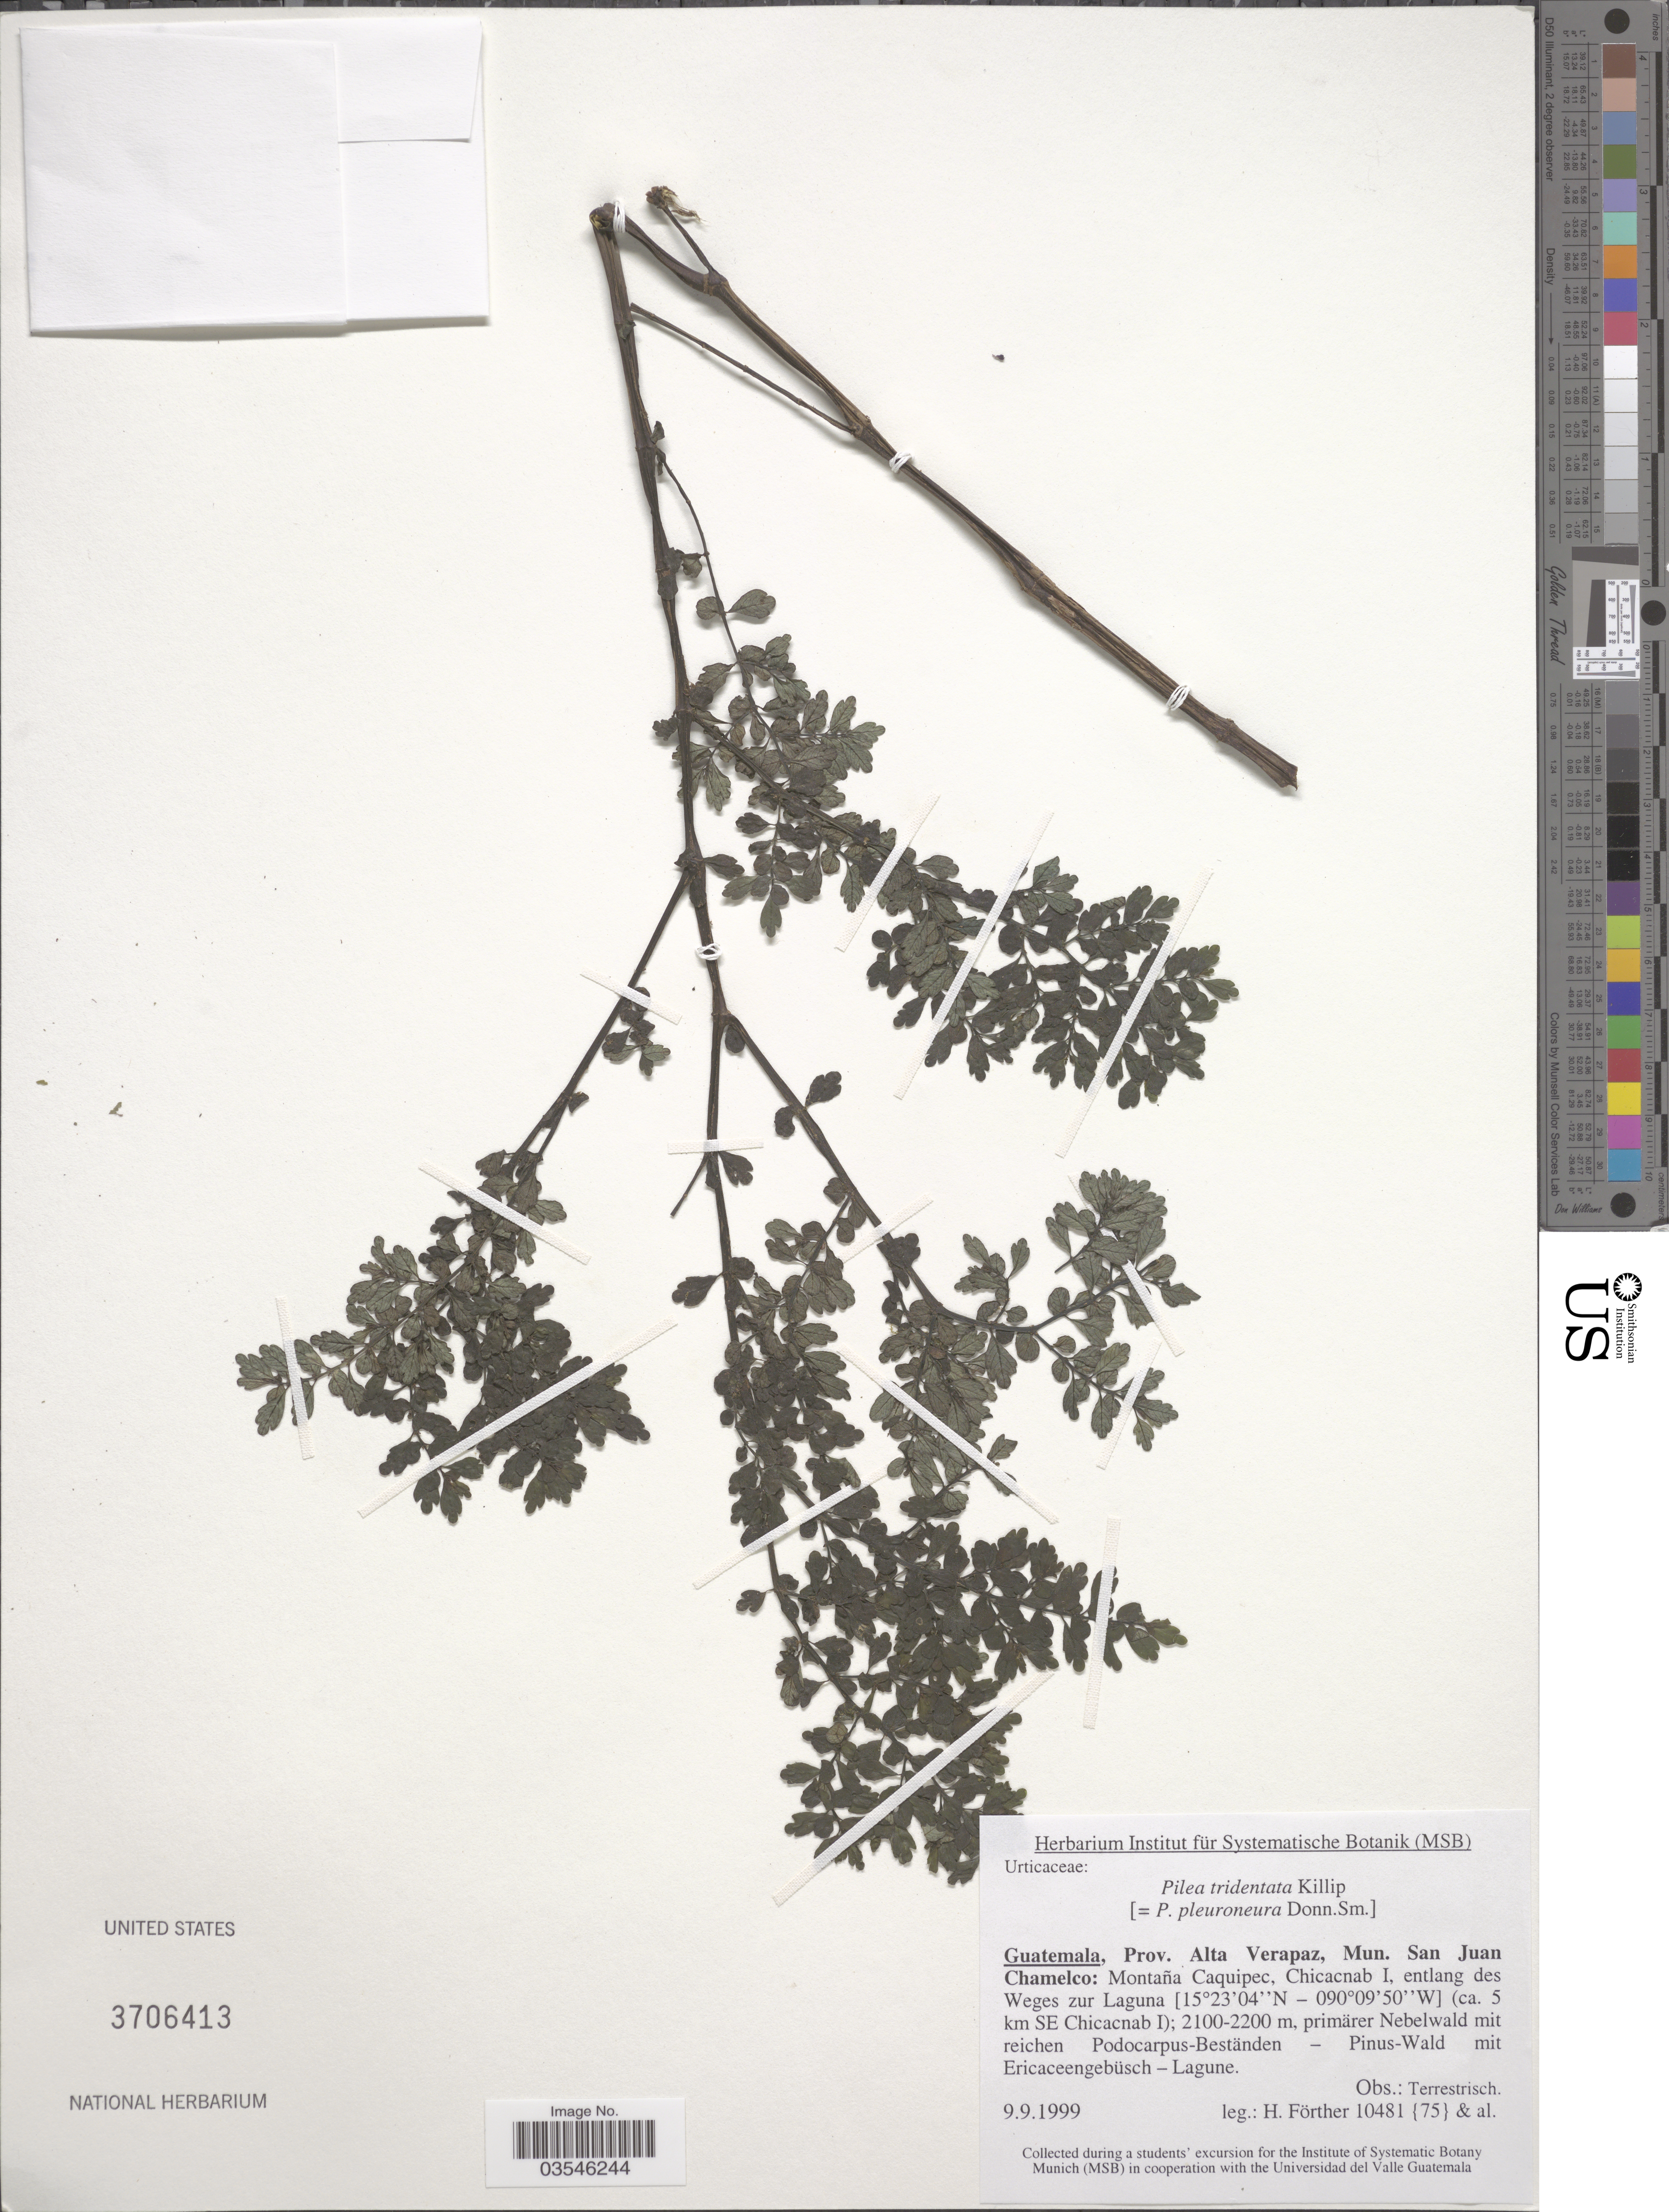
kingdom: Plantae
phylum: Tracheophyta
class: Magnoliopsida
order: Rosales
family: Urticaceae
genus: Pilea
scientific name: Pilea tridentata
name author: Killip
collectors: H. Fôrther & et al.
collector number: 10481{75}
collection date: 1999-09-09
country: Guatemala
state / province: Alta Verapaz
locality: Prov. Alta Verapaz, Mun. San Juan. Chamelco: Montaña Caquipec, Chicacnab I, entlang des Weges zur Laguna (ca. 5 km SE Chicacnab I).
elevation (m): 2100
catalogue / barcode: US 3706413